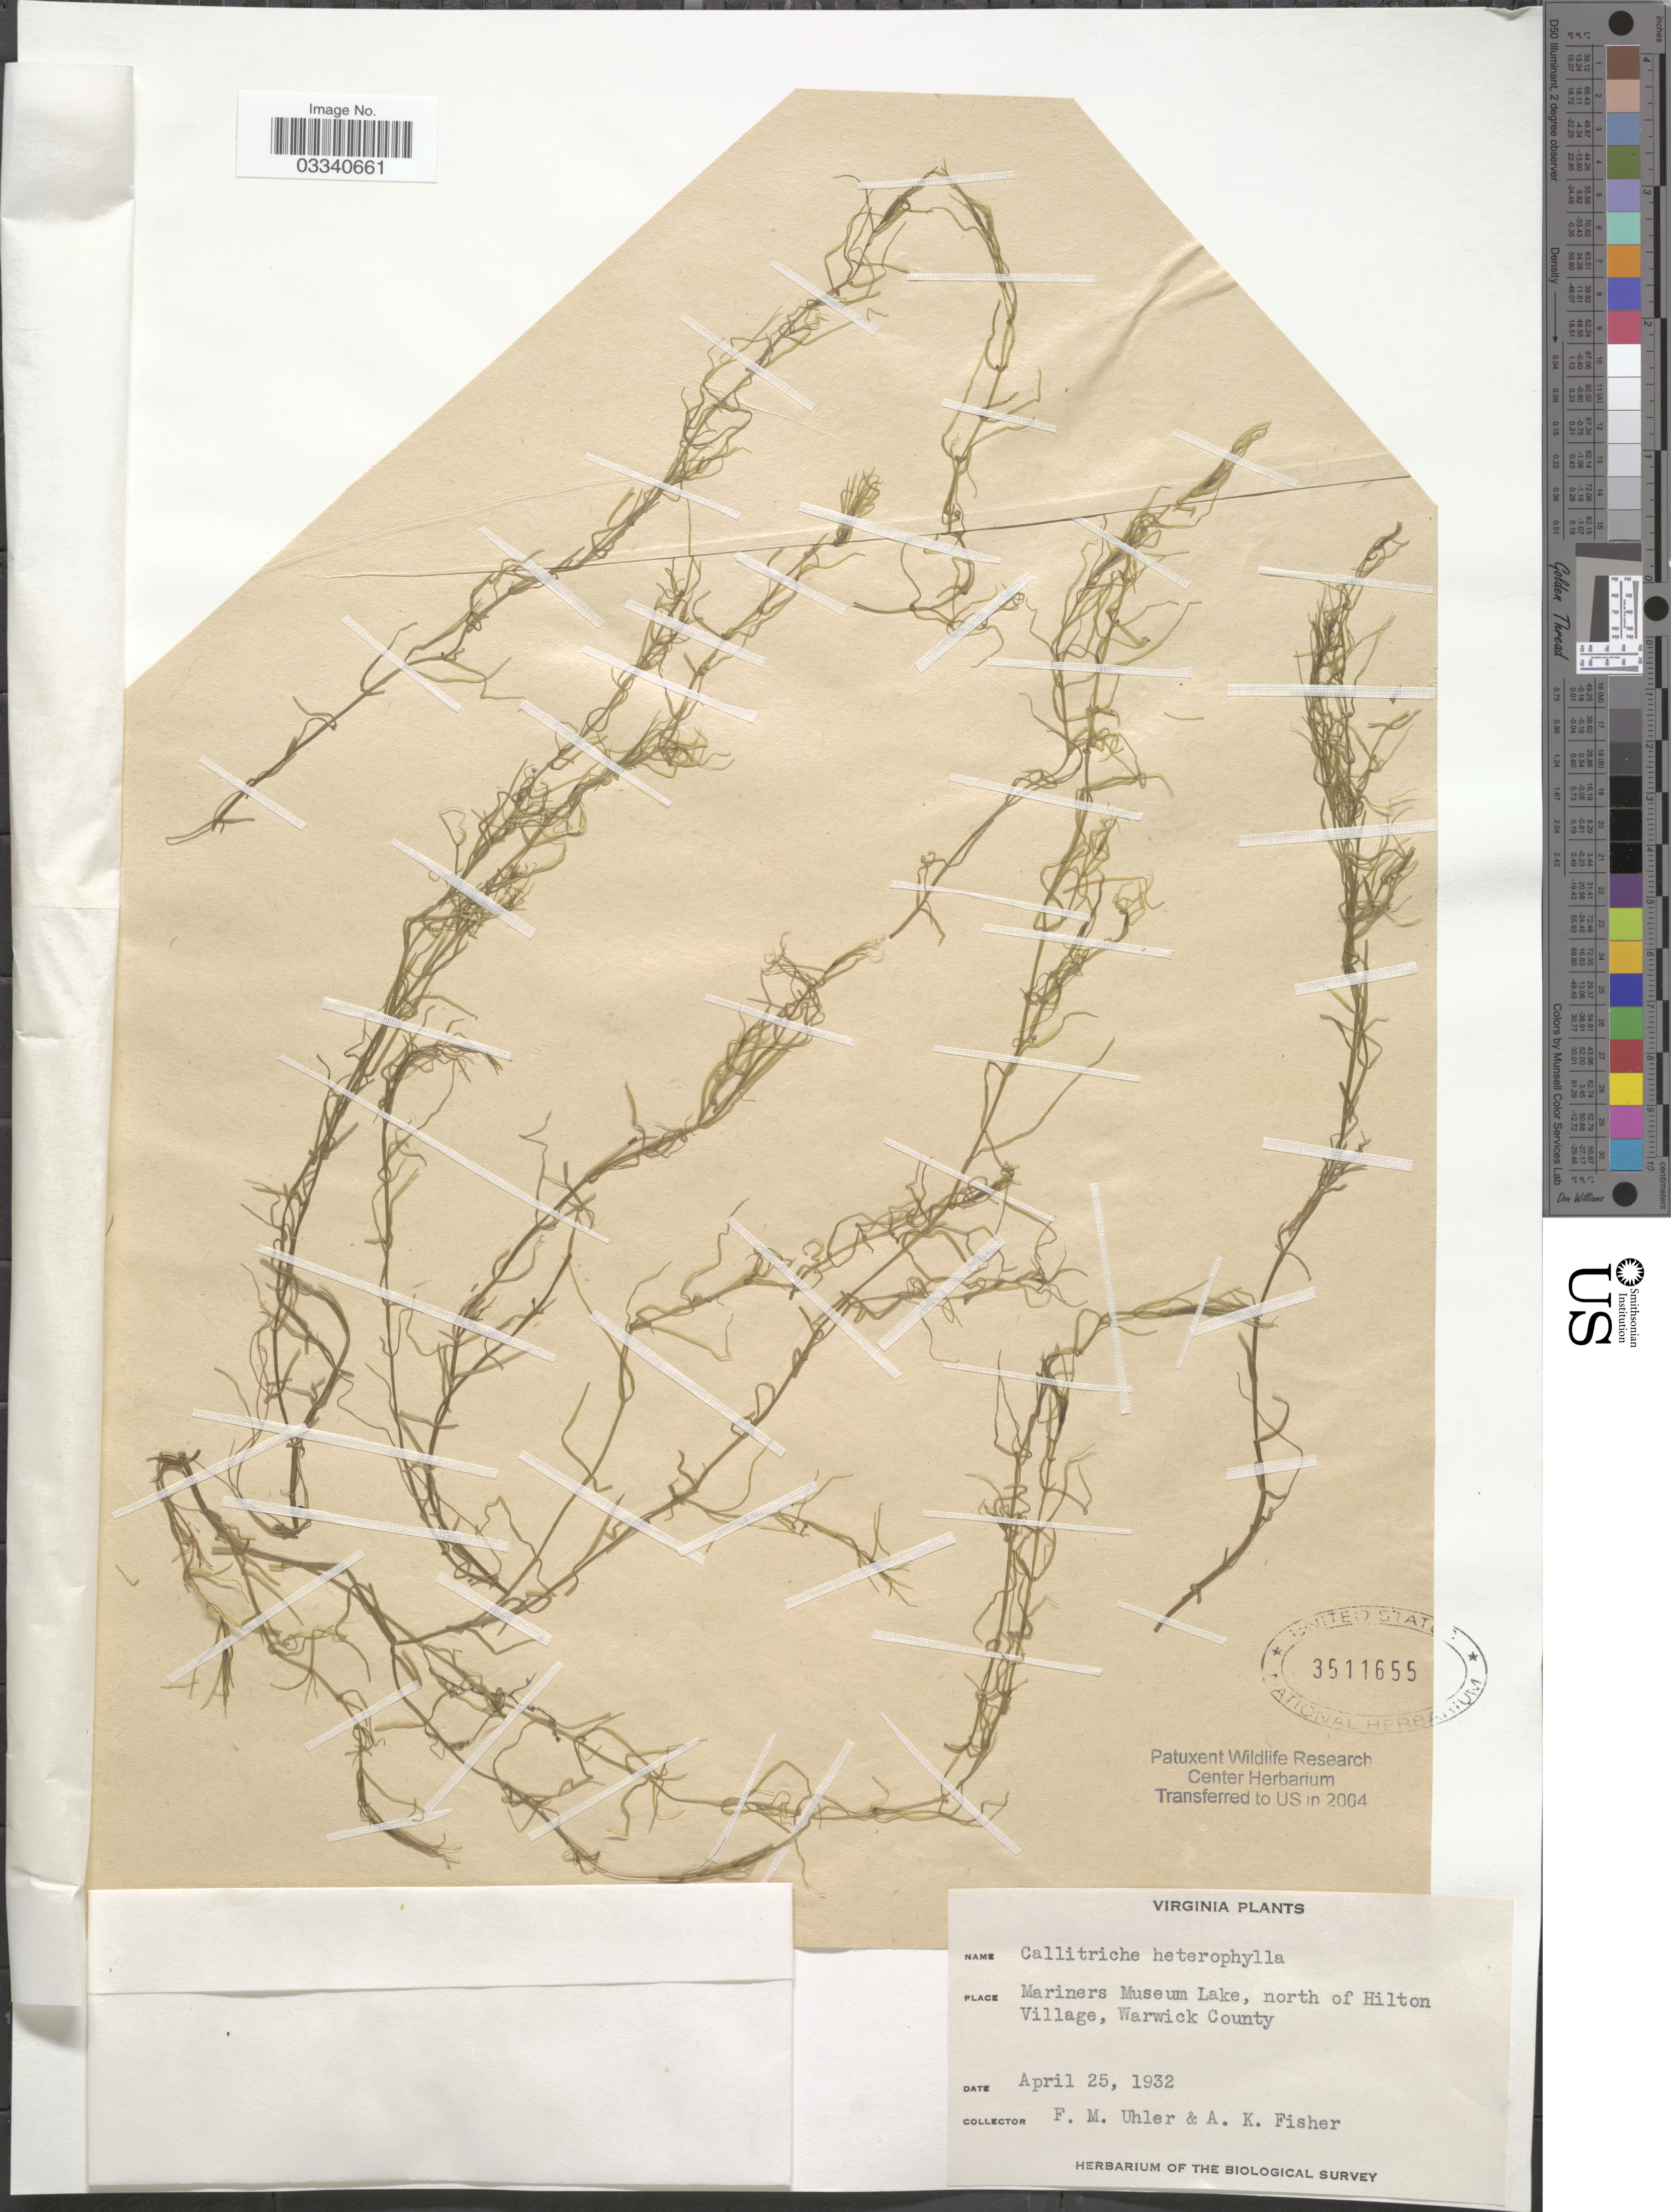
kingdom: Plantae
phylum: Tracheophyta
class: Magnoliopsida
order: Lamiales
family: Plantaginaceae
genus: Callitriche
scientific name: Callitriche heterophylla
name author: Pursh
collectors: F. M. Uhler & A. K. Fisher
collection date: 1932-04-25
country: United States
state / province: Virginia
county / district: City of Newport News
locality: Mariners Museum Lake, north of Hilton Village, Warwick County.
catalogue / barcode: US 3511655